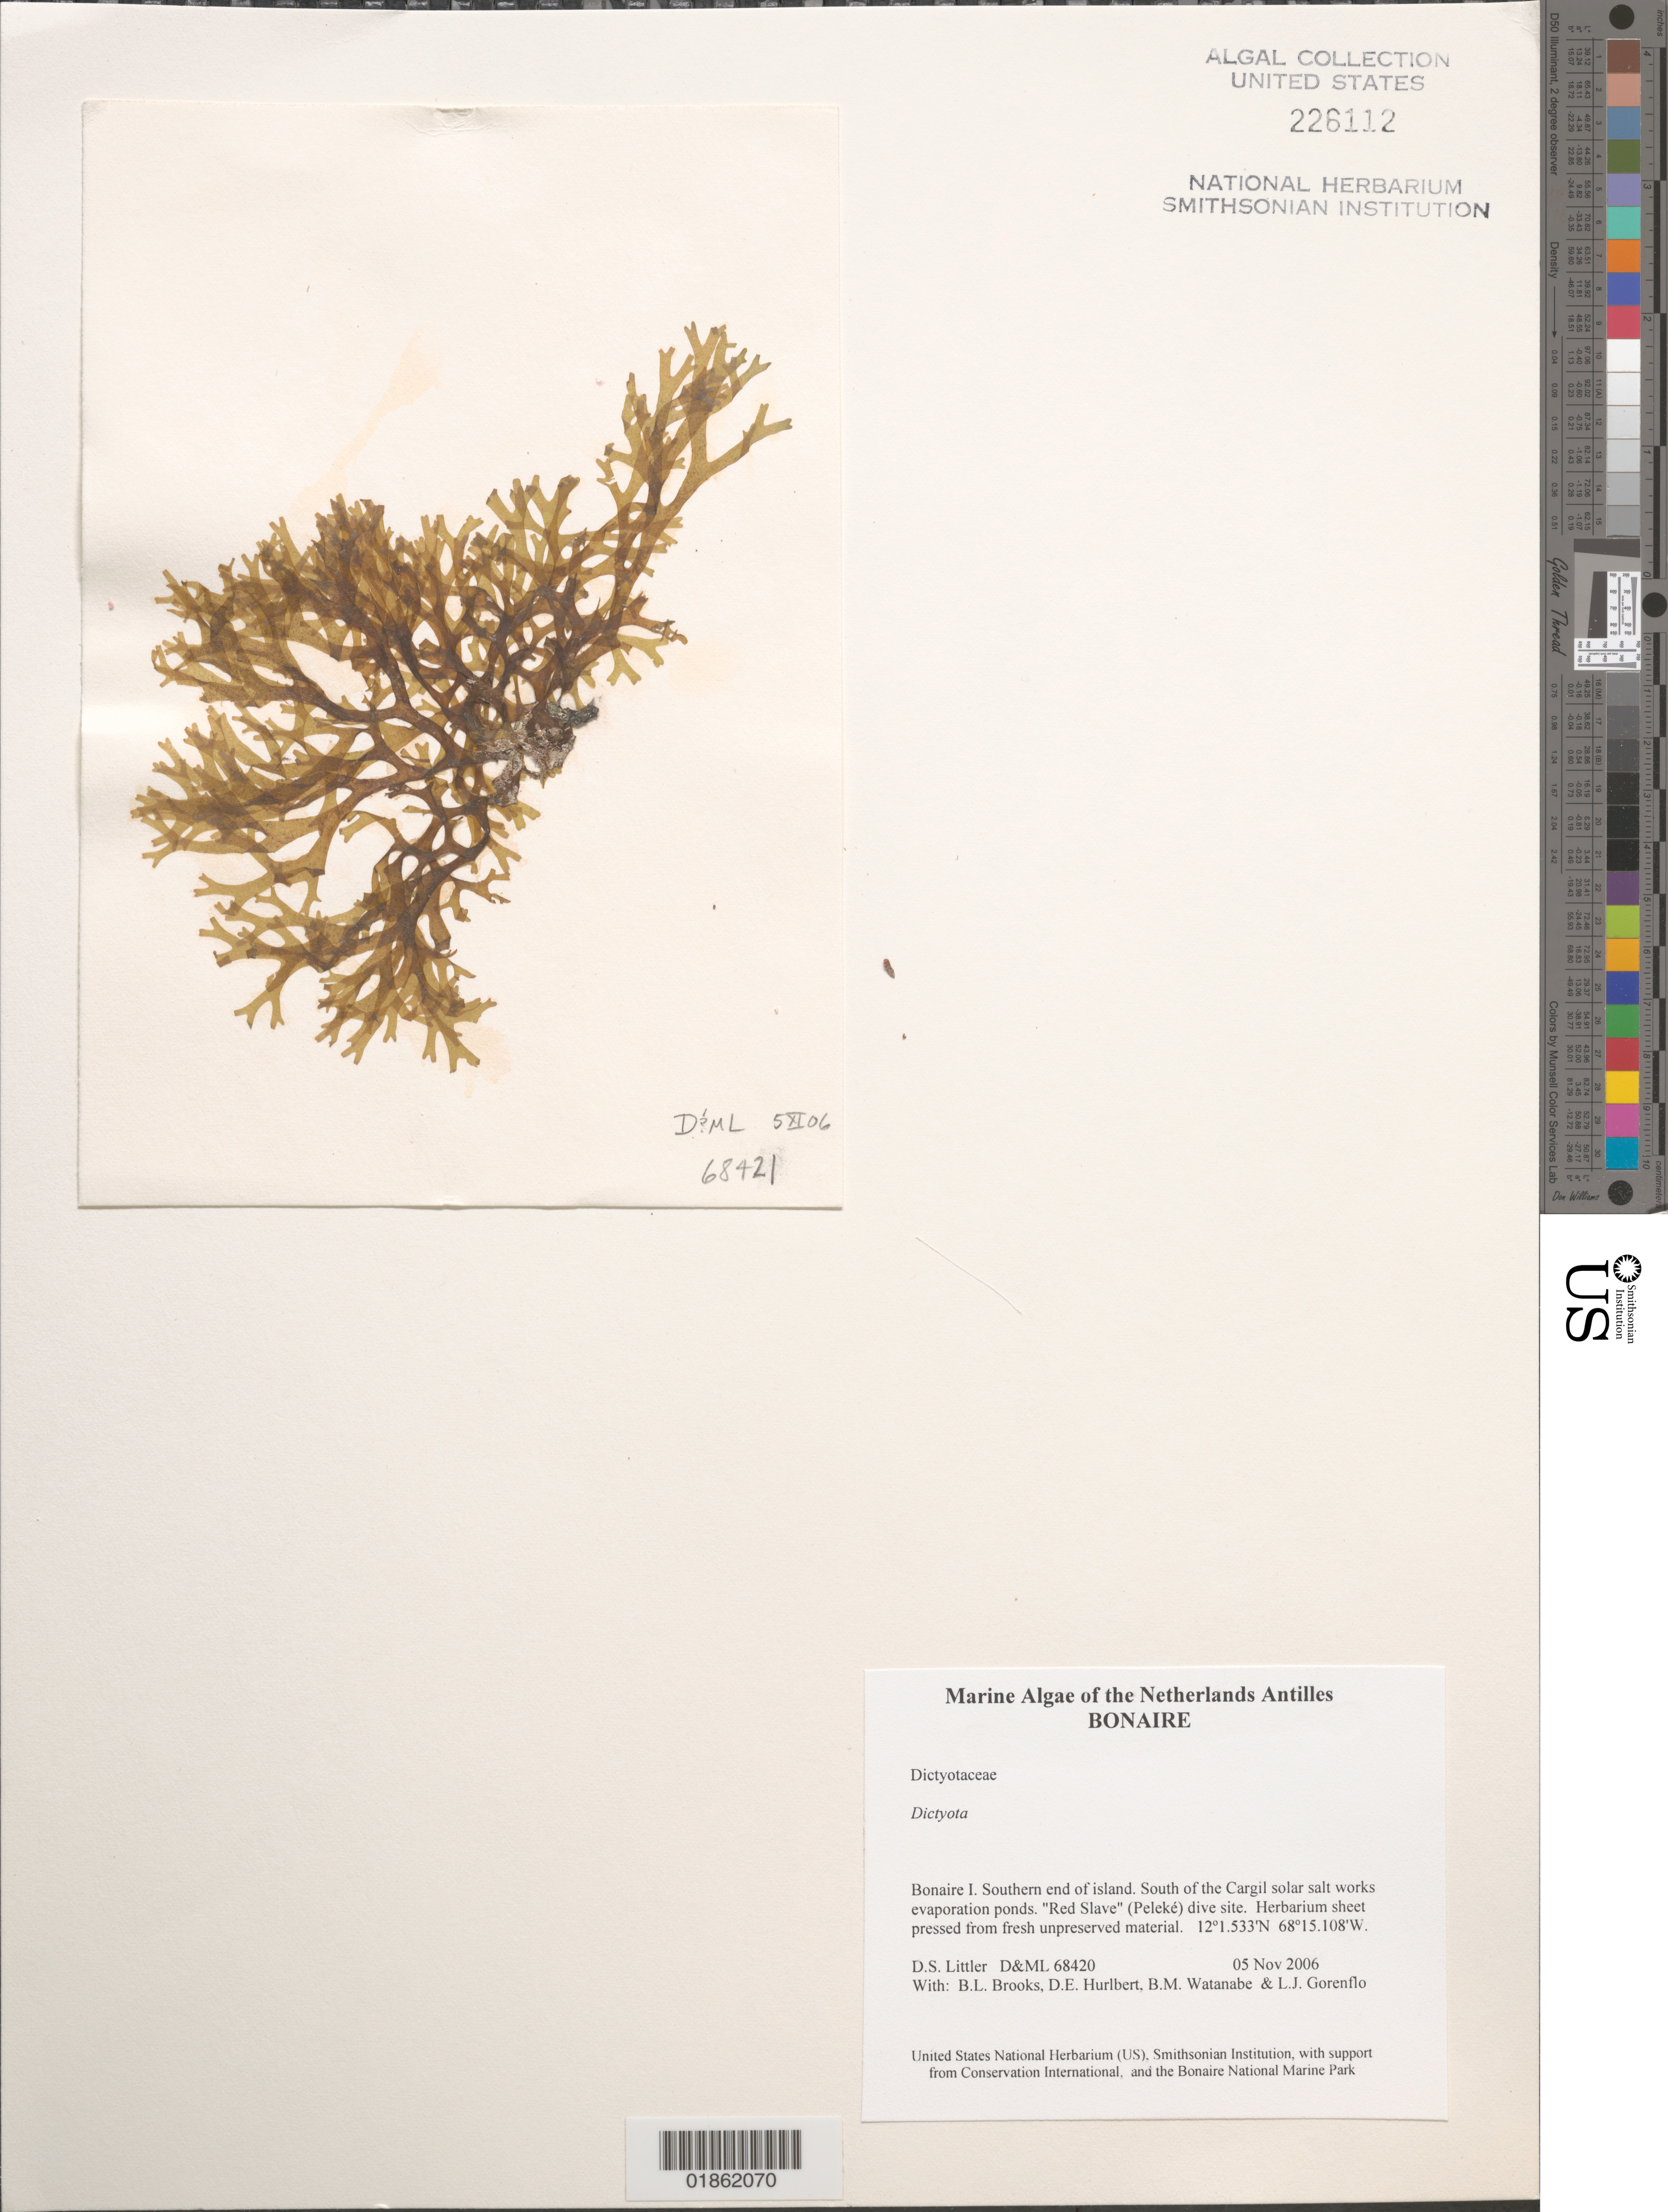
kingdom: Chromista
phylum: Ochrophyta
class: Phaeophyceae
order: Dictyotales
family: Dictyotaceae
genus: Dictyota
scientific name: Dictyota sp.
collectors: D. S. Littler, B. Brooks, D. Hurlbert, B. Watanabe & L. Gorenflo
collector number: D&ML68420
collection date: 2006-11-05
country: Netherlands Antilles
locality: Bonaire I. Southern end of island. South of the Cargil solar salt works evaporation ponds. "Red Slave" (Peleké) dive site.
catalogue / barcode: US 226112